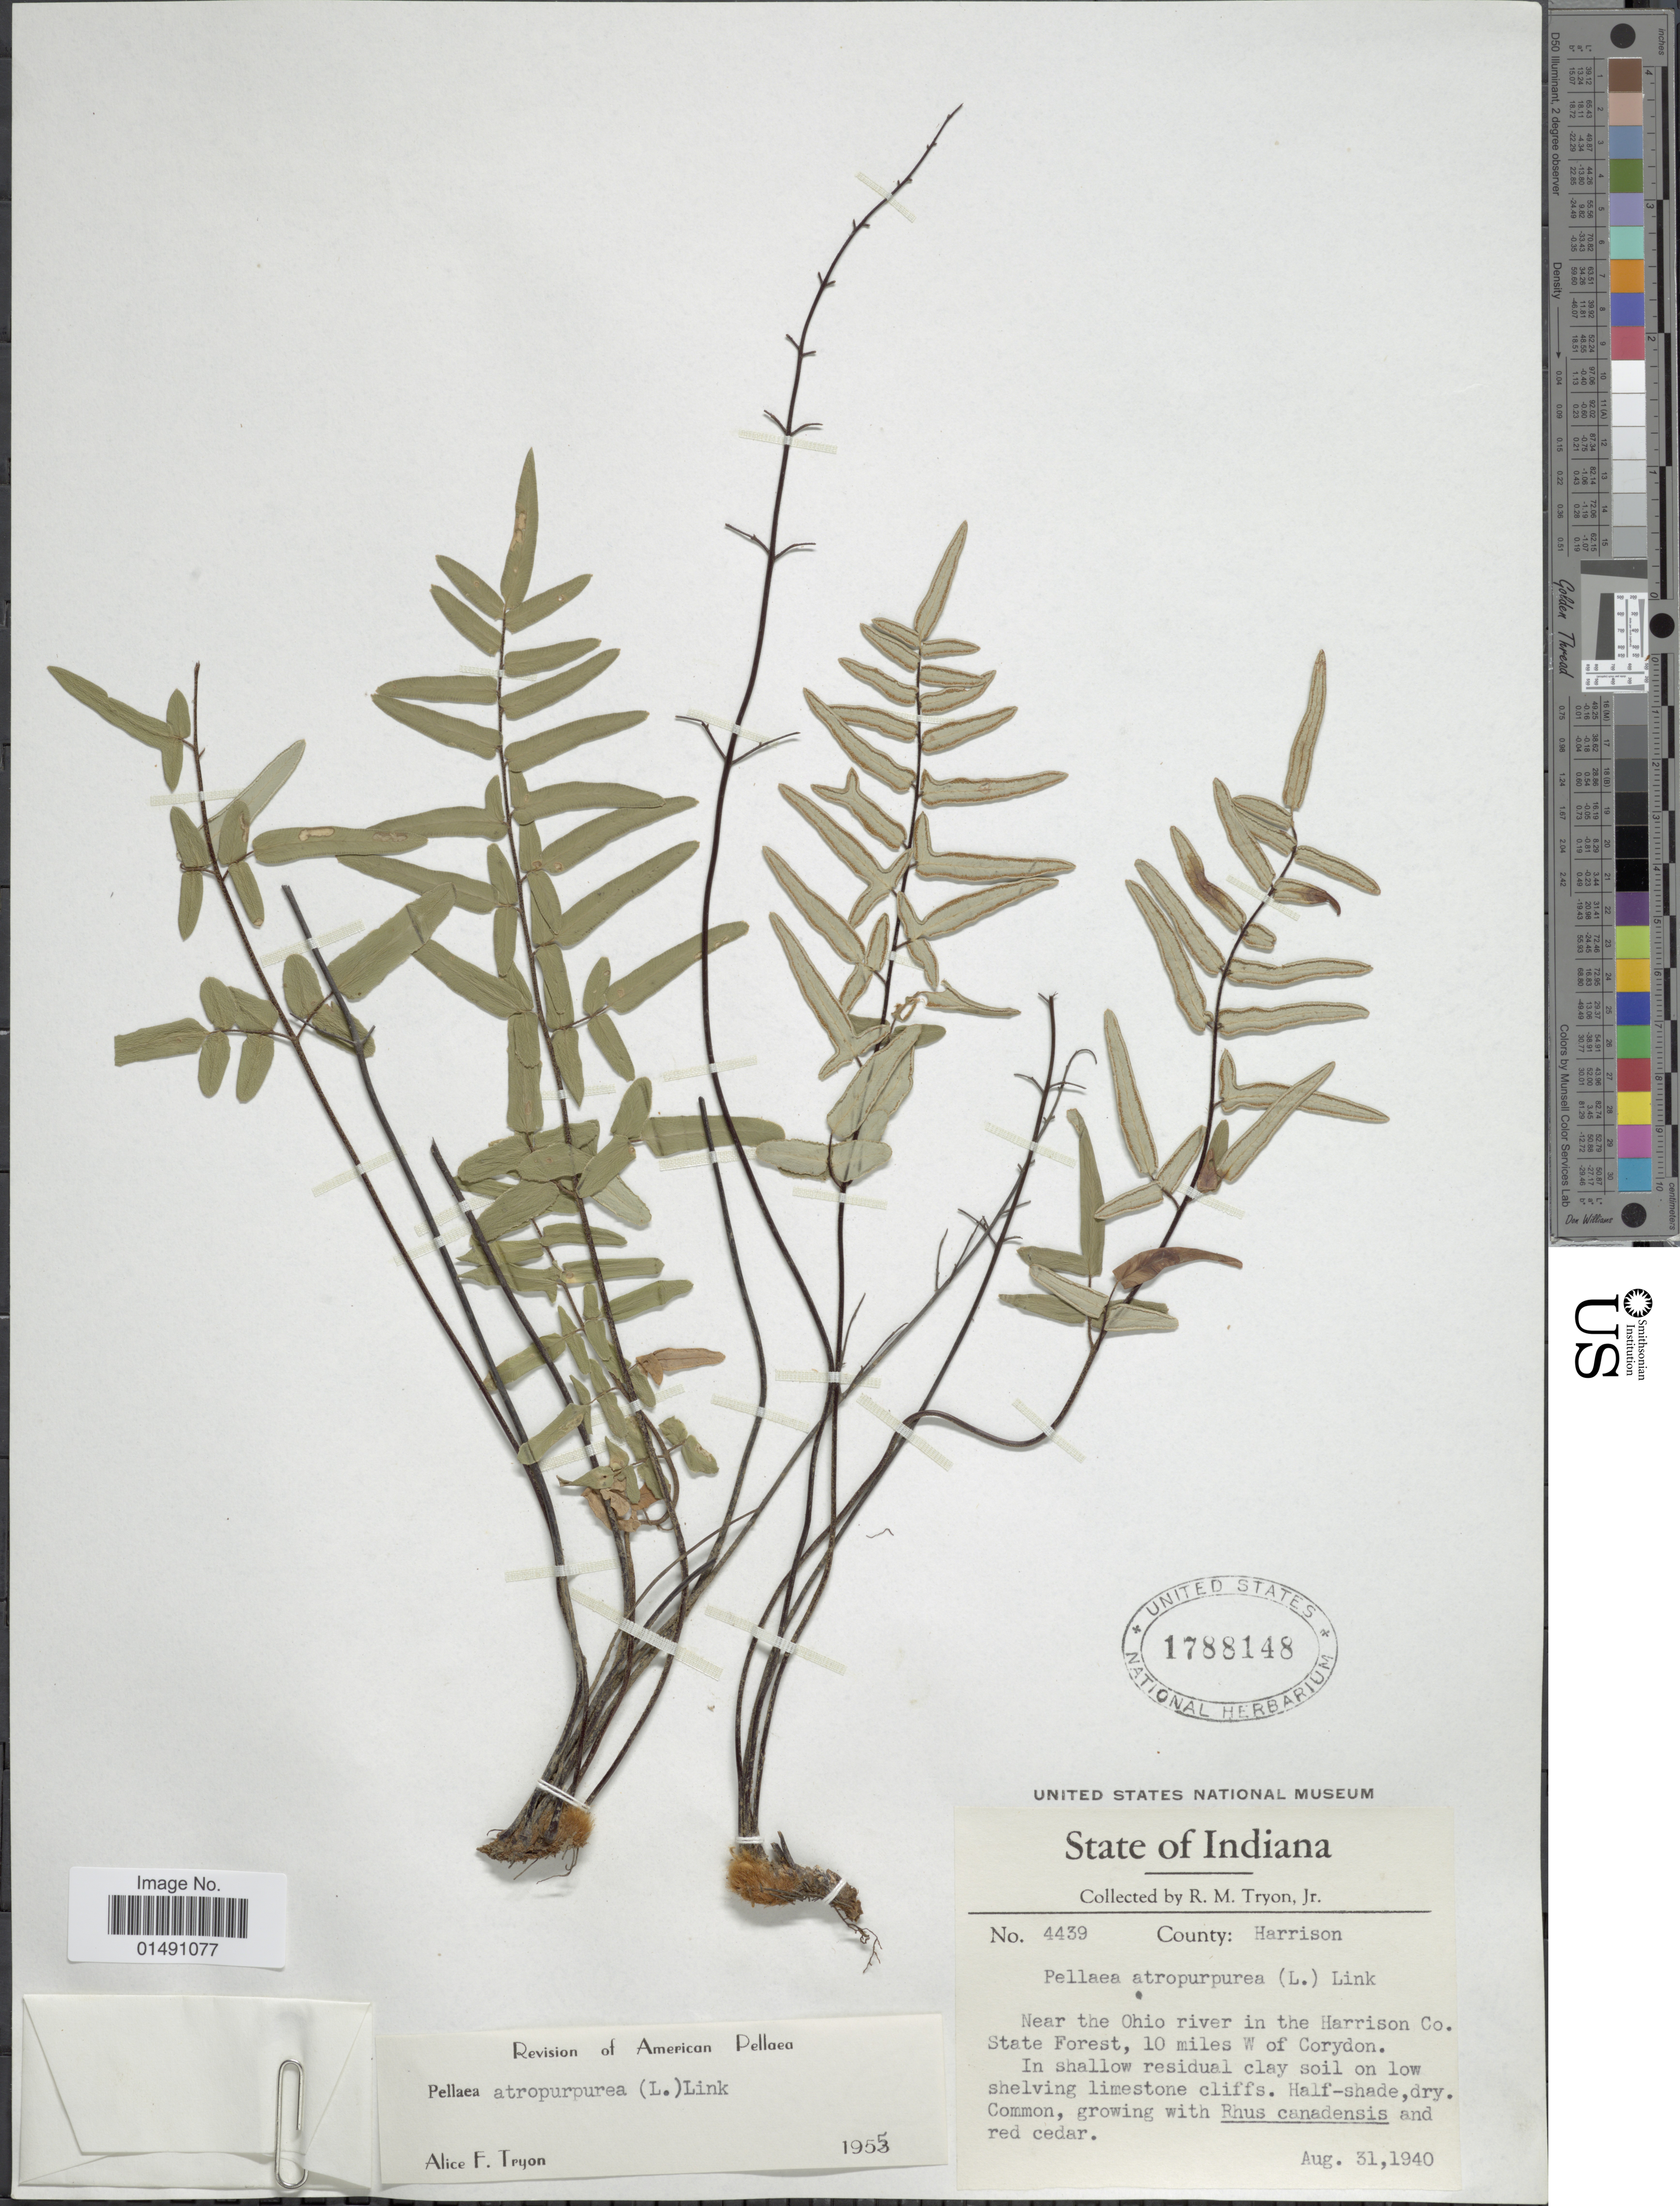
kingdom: Plantae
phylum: Tracheophyta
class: Polypodiopsida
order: Polypodiales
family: Pteridaceae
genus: Pellaea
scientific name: Pellaea atropurpurea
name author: (L.) Link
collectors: R. M. Tryon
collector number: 4439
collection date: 1940-08-31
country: United States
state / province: Indiana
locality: Near the Ohio river in the Harrison Co. State Forest, 10 miles W of Corydon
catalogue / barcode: US 1788148